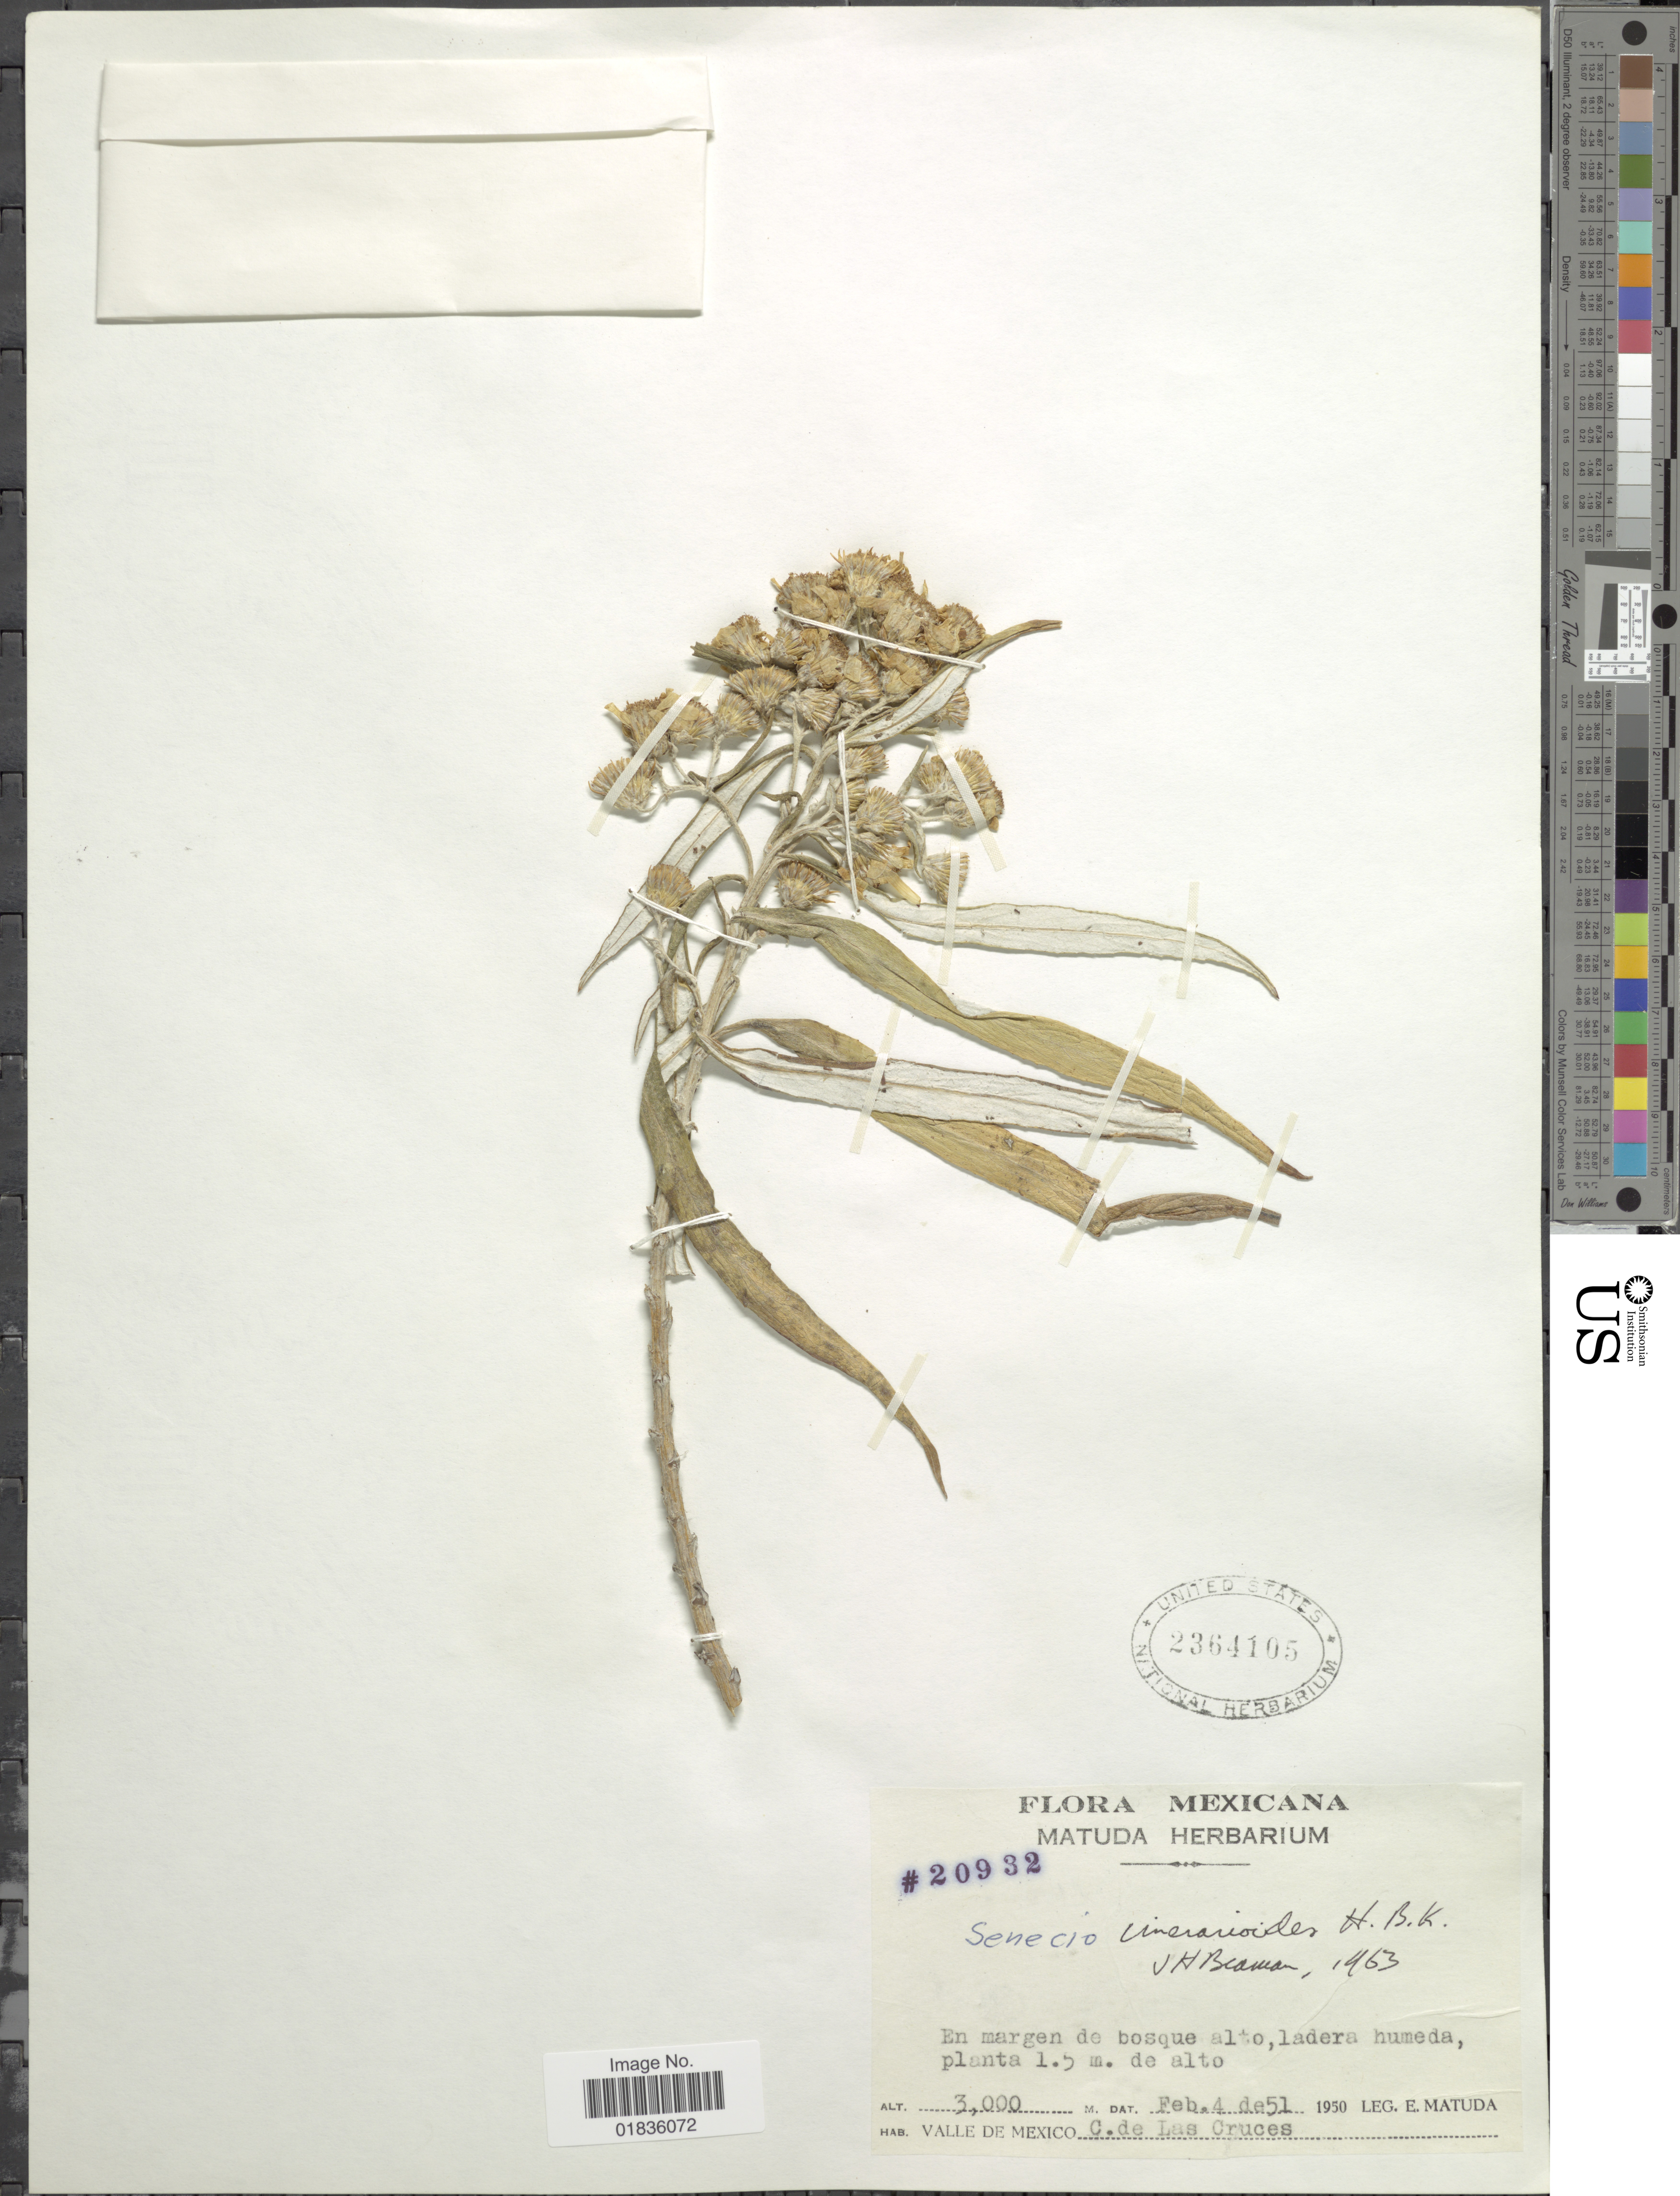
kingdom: Plantae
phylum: Tracheophyta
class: Magnoliopsida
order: Asterales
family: Asteraceae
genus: Senecio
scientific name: Senecio cinerarioides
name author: Kunth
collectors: E. Matuda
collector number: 20932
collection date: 1951-02-04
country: Mexico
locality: Valle de Mexico C. de Las Cruces.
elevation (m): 3000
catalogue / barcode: US 2364105